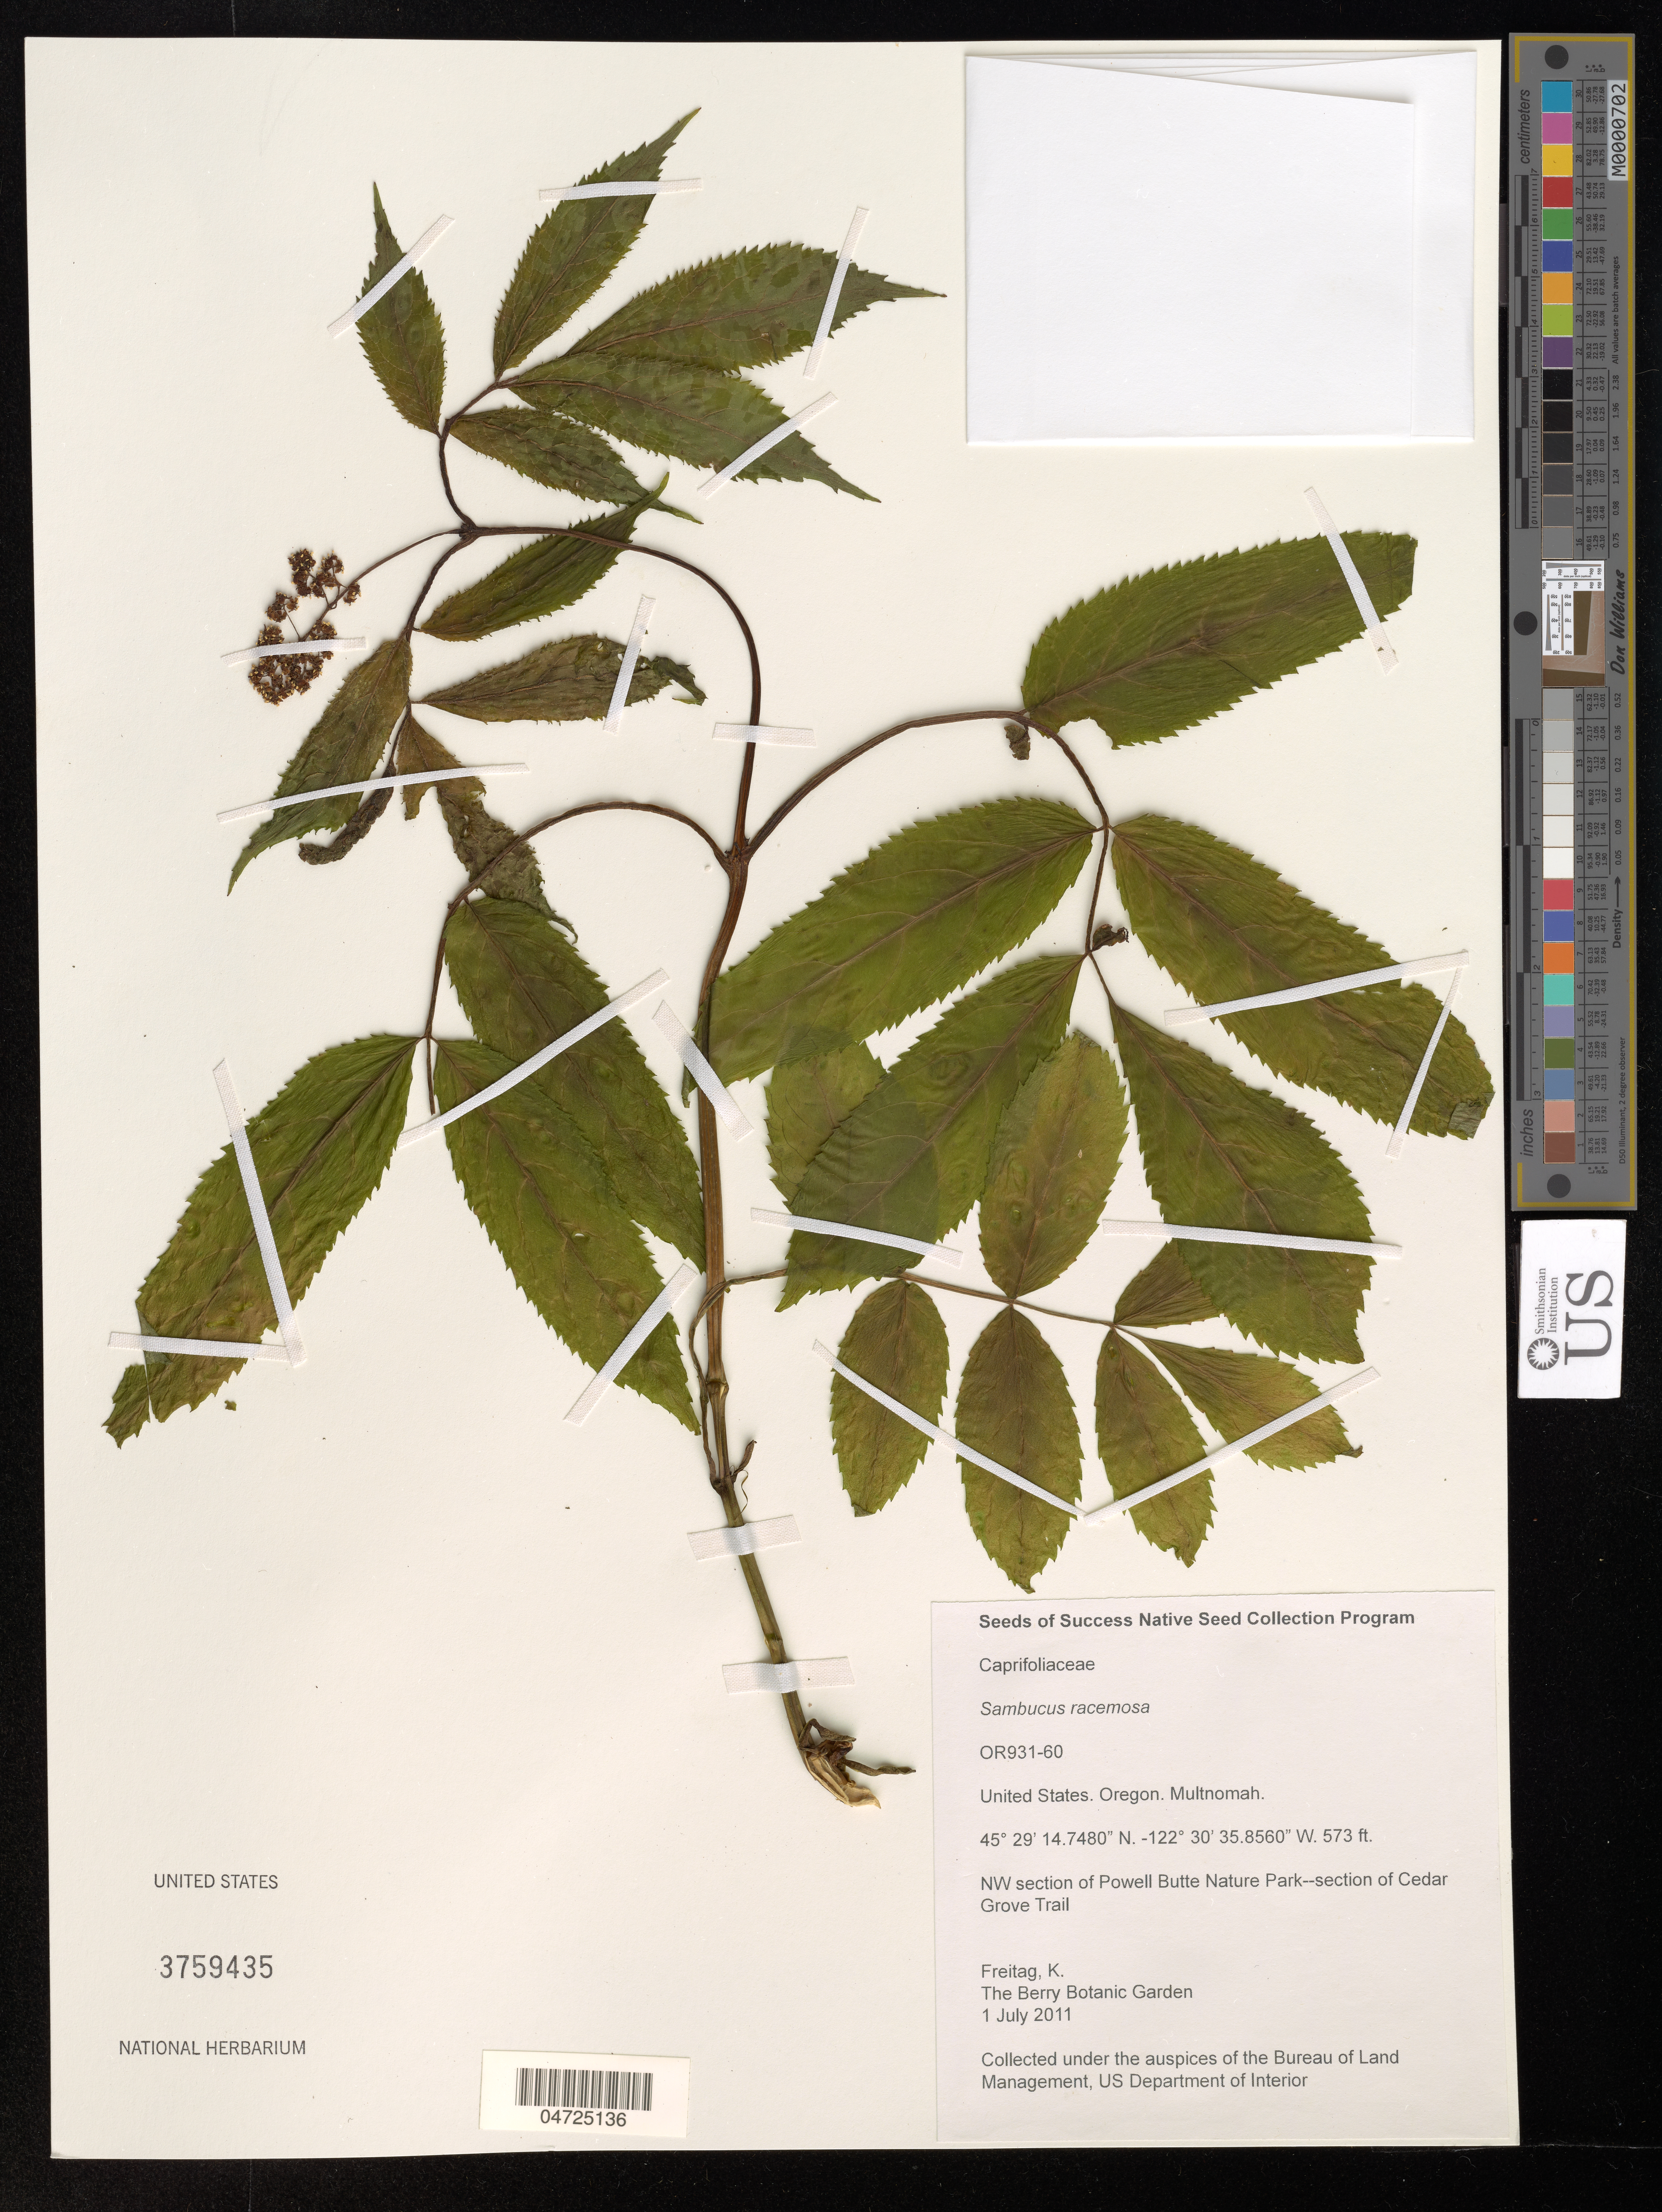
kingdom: Plantae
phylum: Tracheophyta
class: Magnoliopsida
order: Dipsacales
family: Viburnaceae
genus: Sambucus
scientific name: Sambucus racemosa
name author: L.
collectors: K. Freitag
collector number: OR931-60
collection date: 2011-07-01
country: United States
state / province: Oregon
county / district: Multnomah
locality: Multnomah. NW section of Powell Butte Nature Park - section of Cedar Grove Trail.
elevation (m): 175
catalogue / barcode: US 3759435